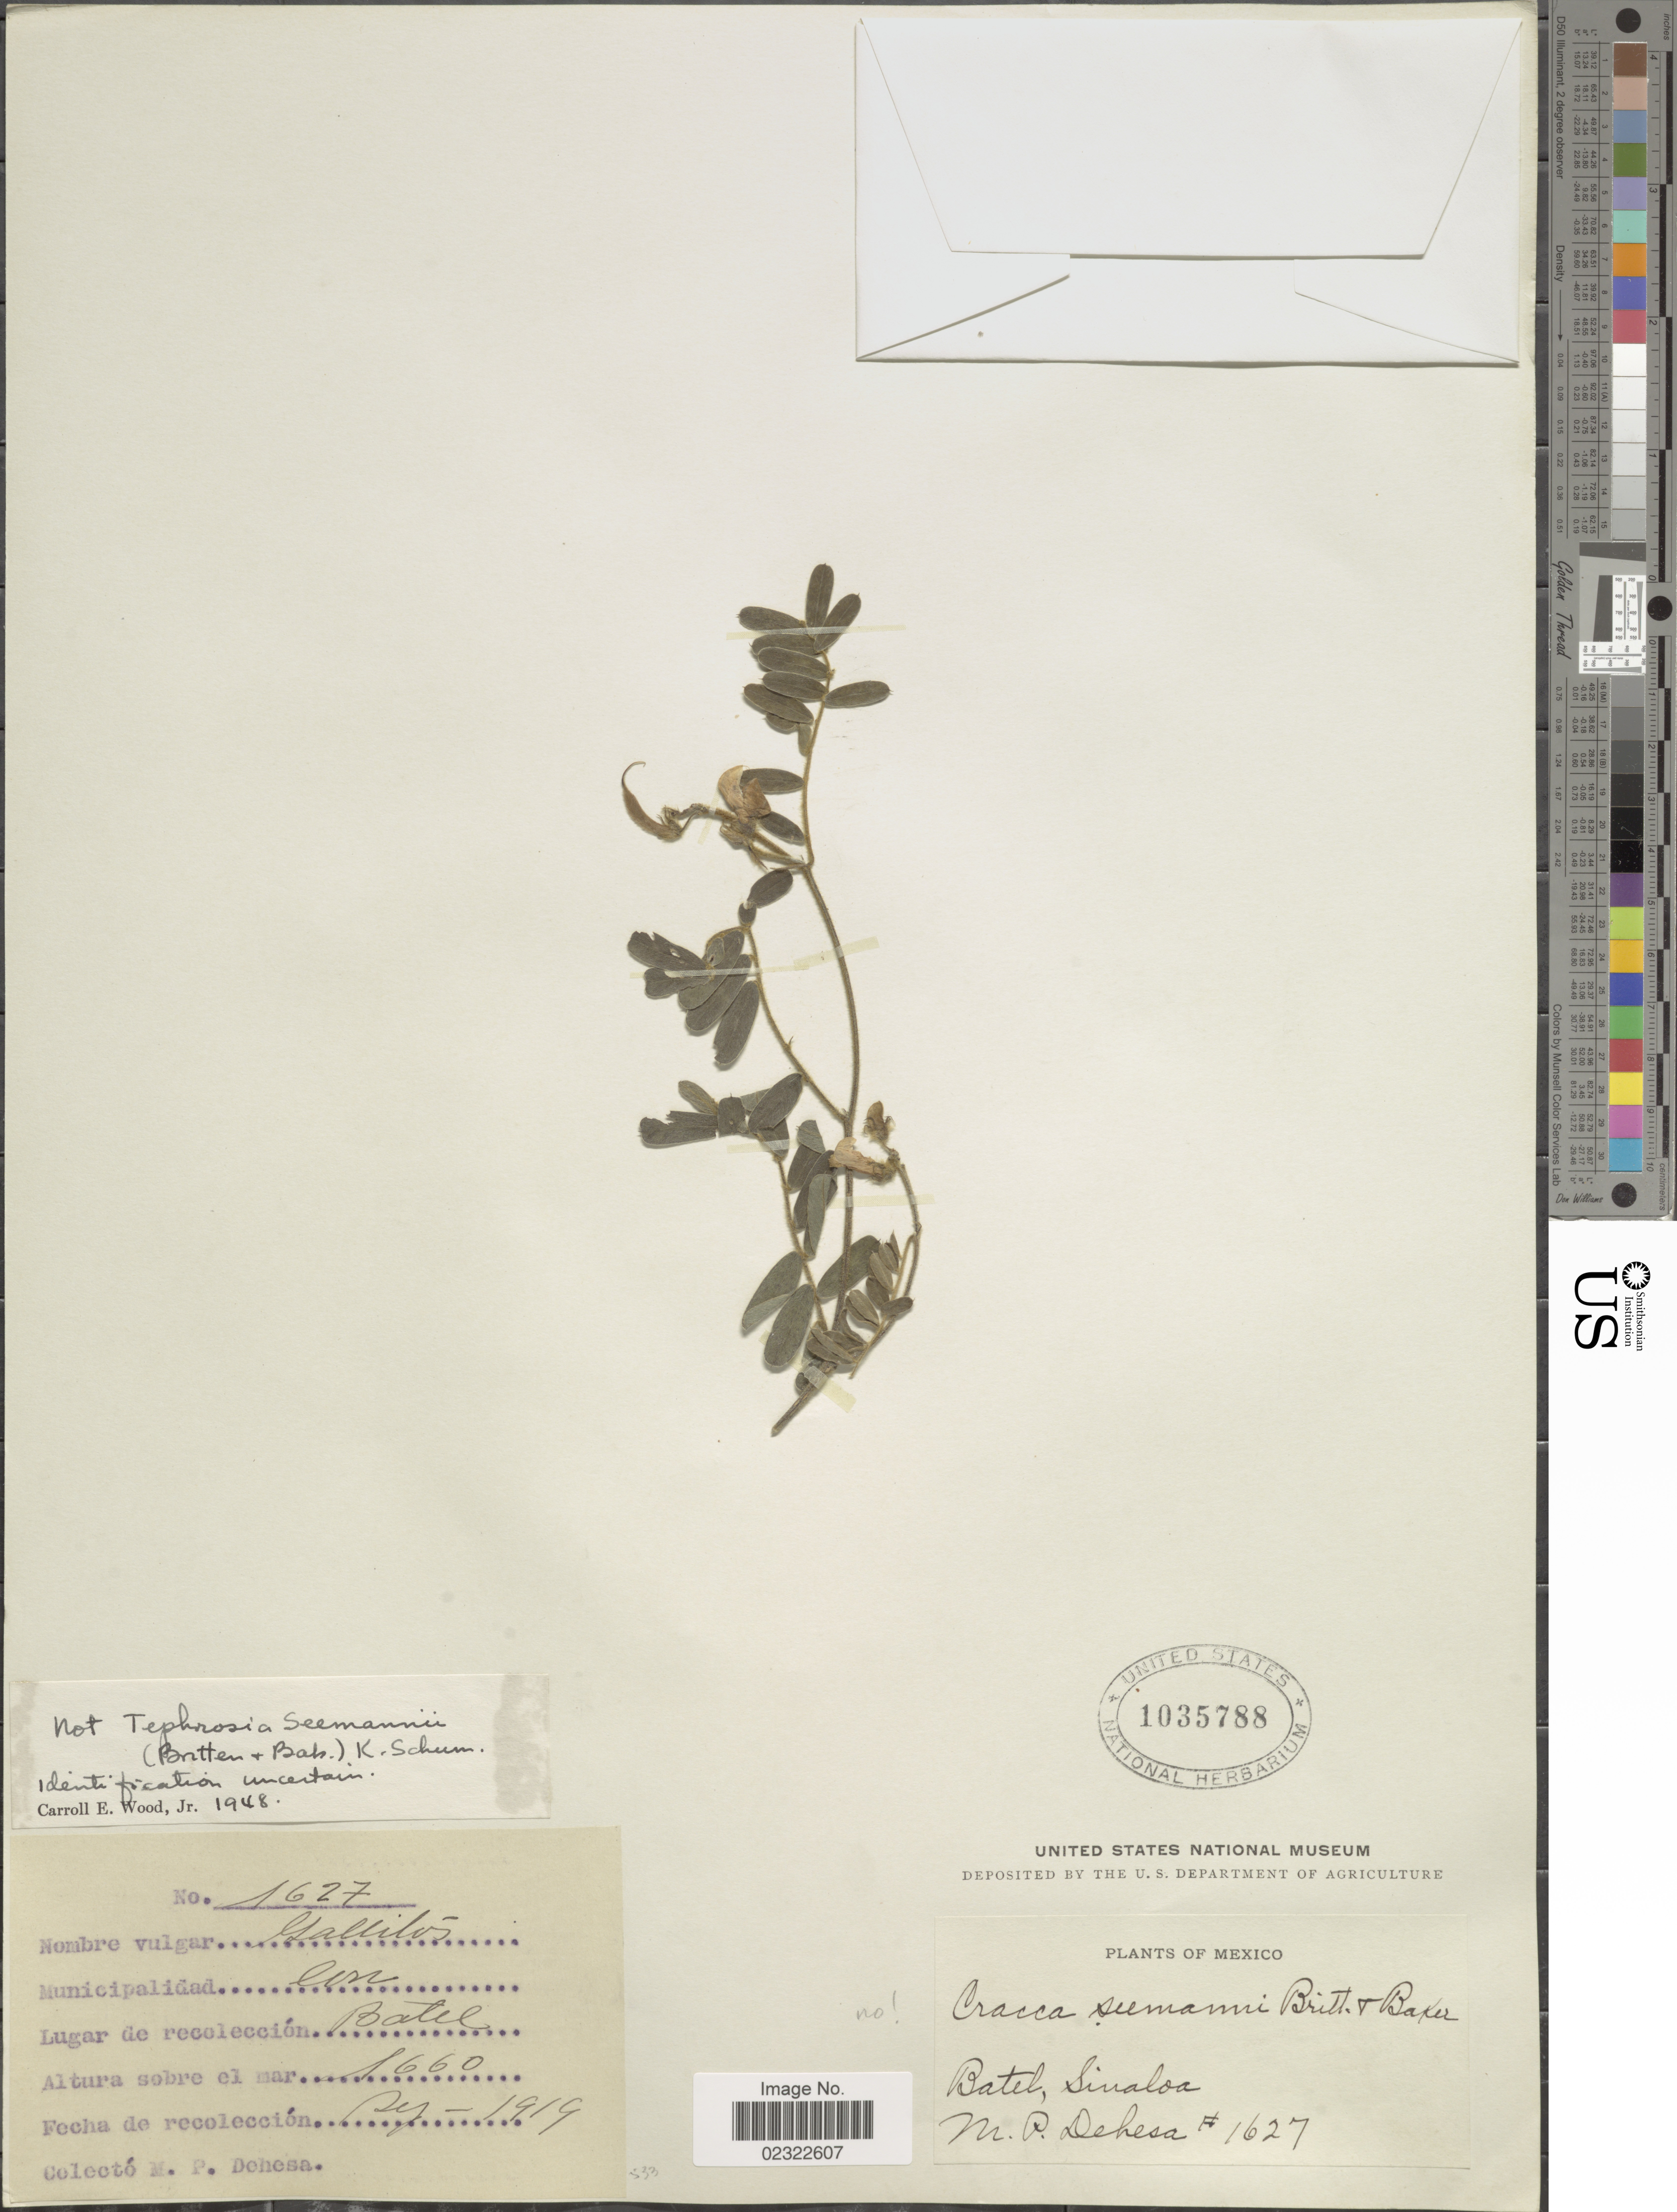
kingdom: Plantae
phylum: Tracheophyta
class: Magnoliopsida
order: Fabales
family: Fabaceae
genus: Tephrosia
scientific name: Tephrosia sp.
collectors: M. Dehesa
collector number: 1627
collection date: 1919-09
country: Mexico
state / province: Sinaloa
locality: Batel, Sinaloa.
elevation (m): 1600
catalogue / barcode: US 1035788